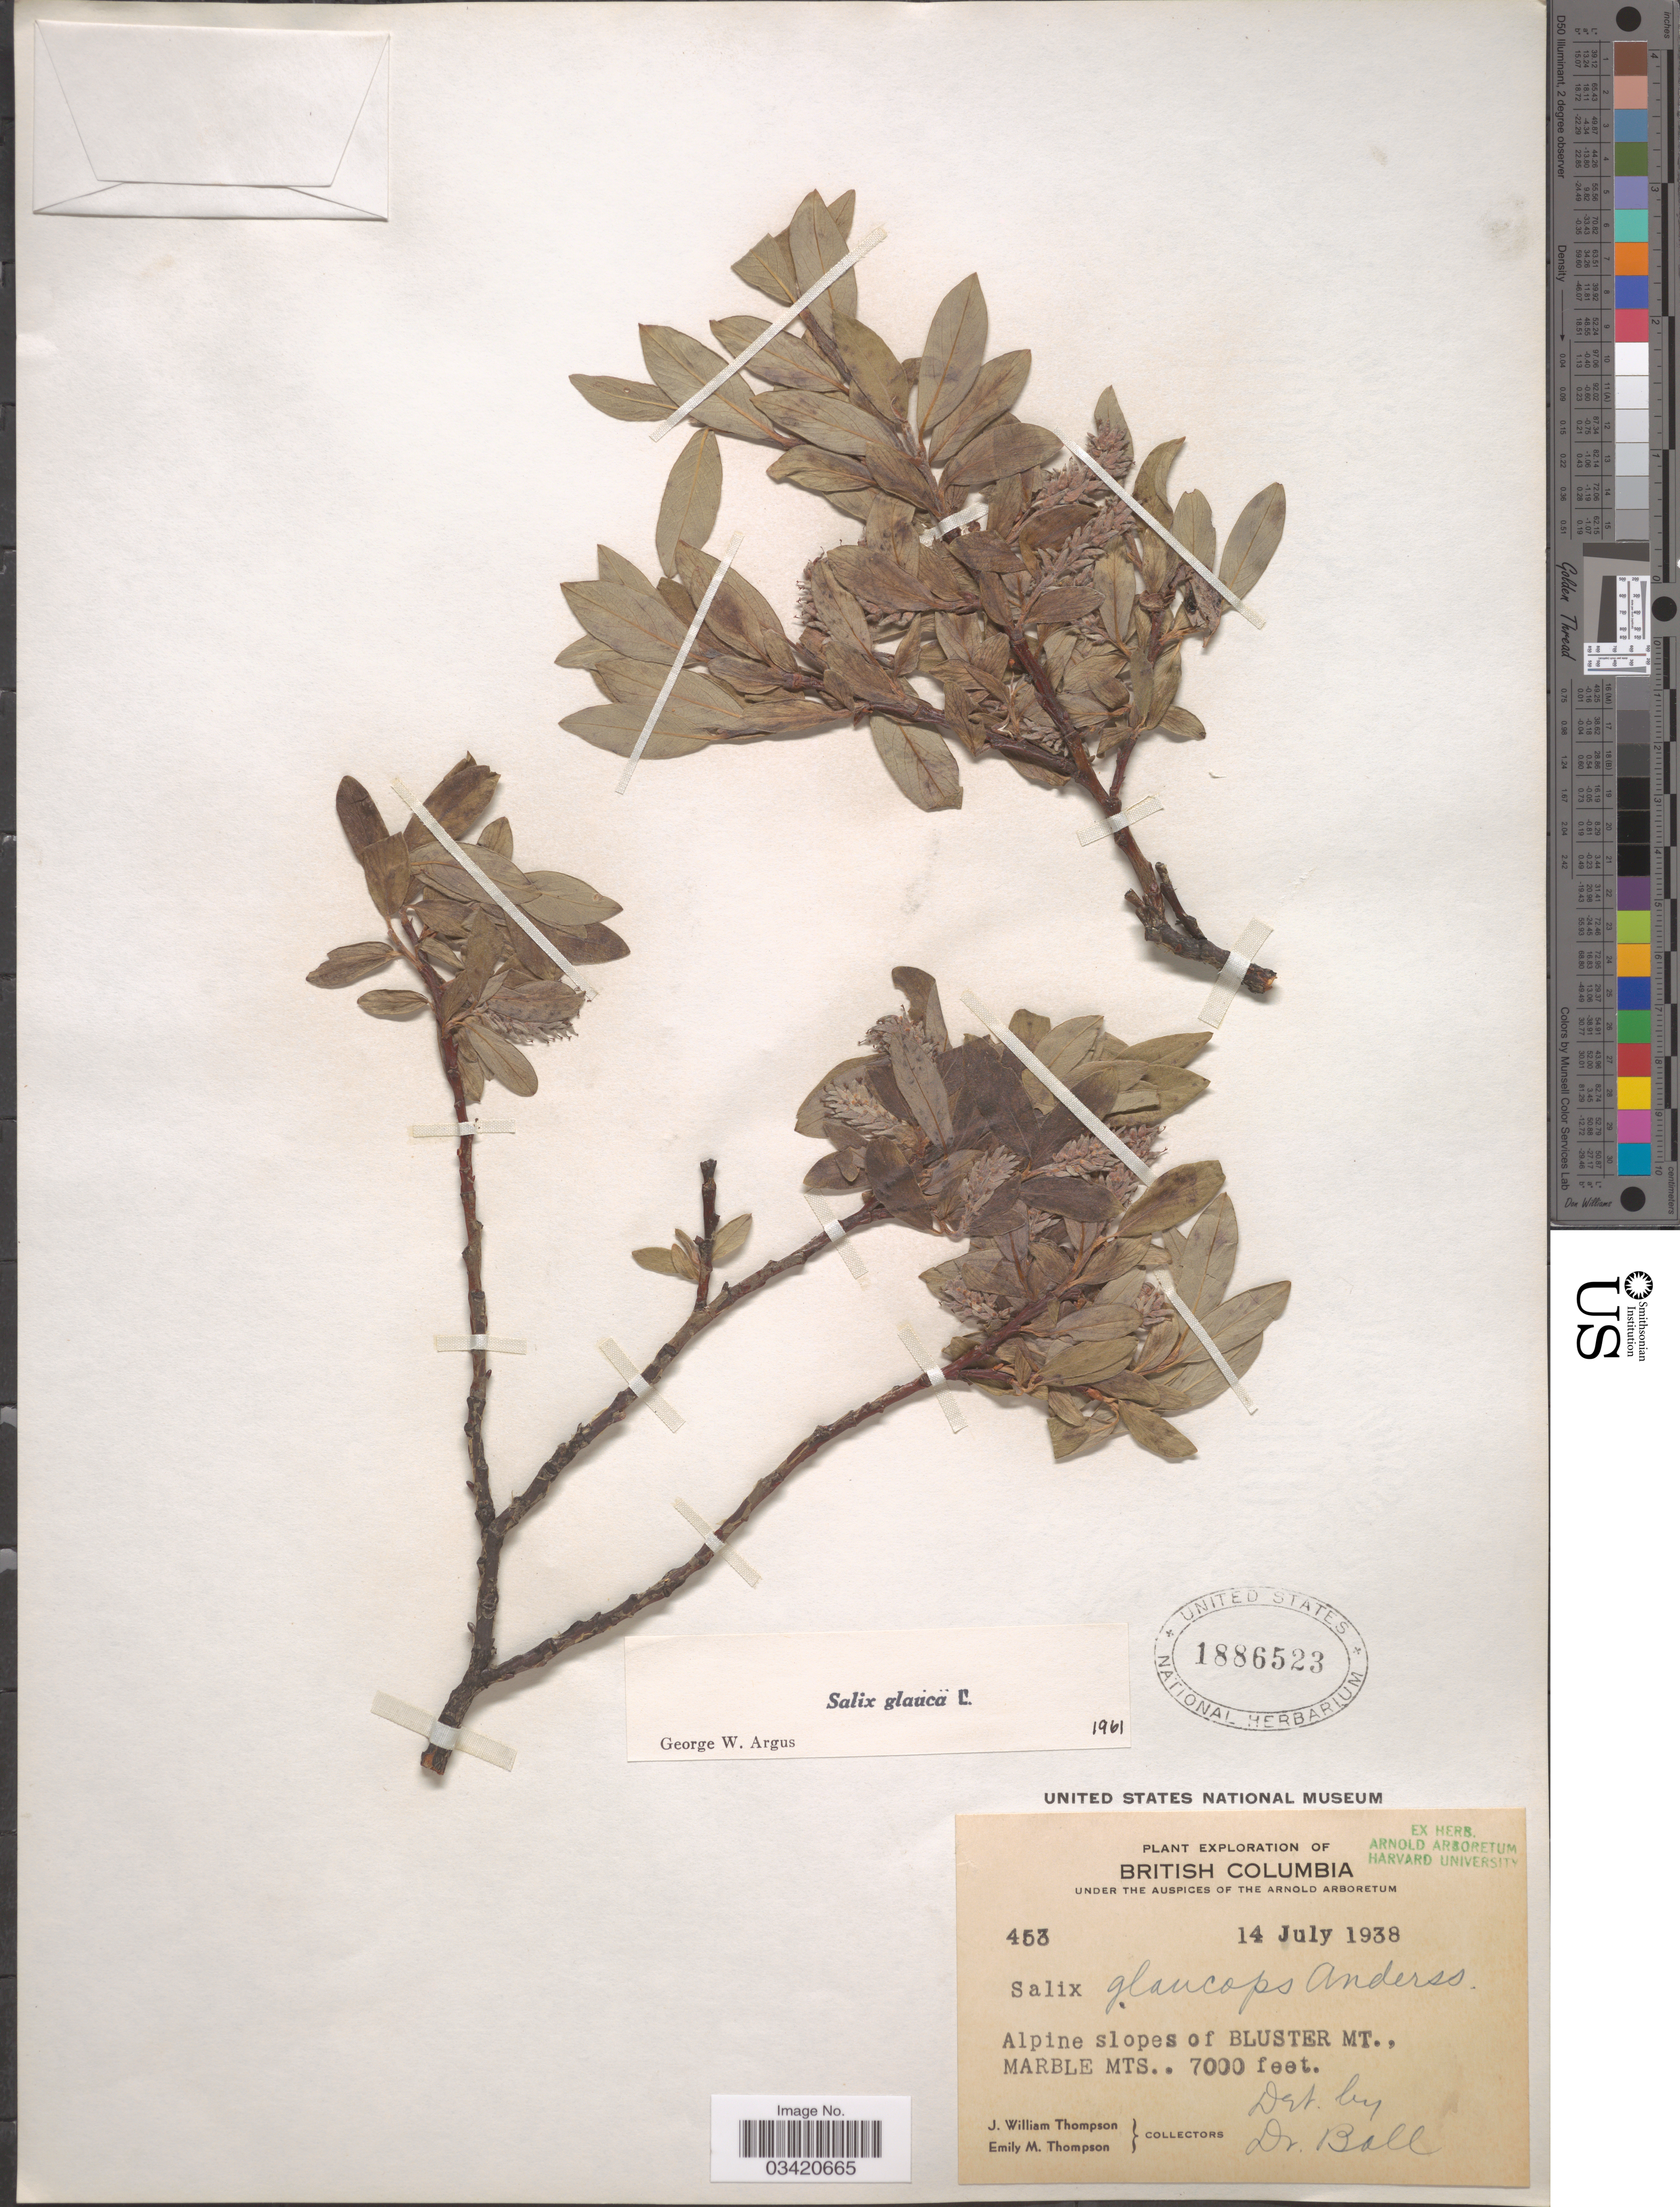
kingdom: Plantae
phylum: Tracheophyta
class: Magnoliopsida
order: Malpighiales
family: Salicaceae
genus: Salix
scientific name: Salix glauca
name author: L.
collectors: J. W. Thompson & E. M. Thompson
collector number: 453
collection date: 1938-07-14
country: Canada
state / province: British Columbia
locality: Alpine slopes of Bluster Mt., Marble Mts.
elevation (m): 2134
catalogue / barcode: US 1886523